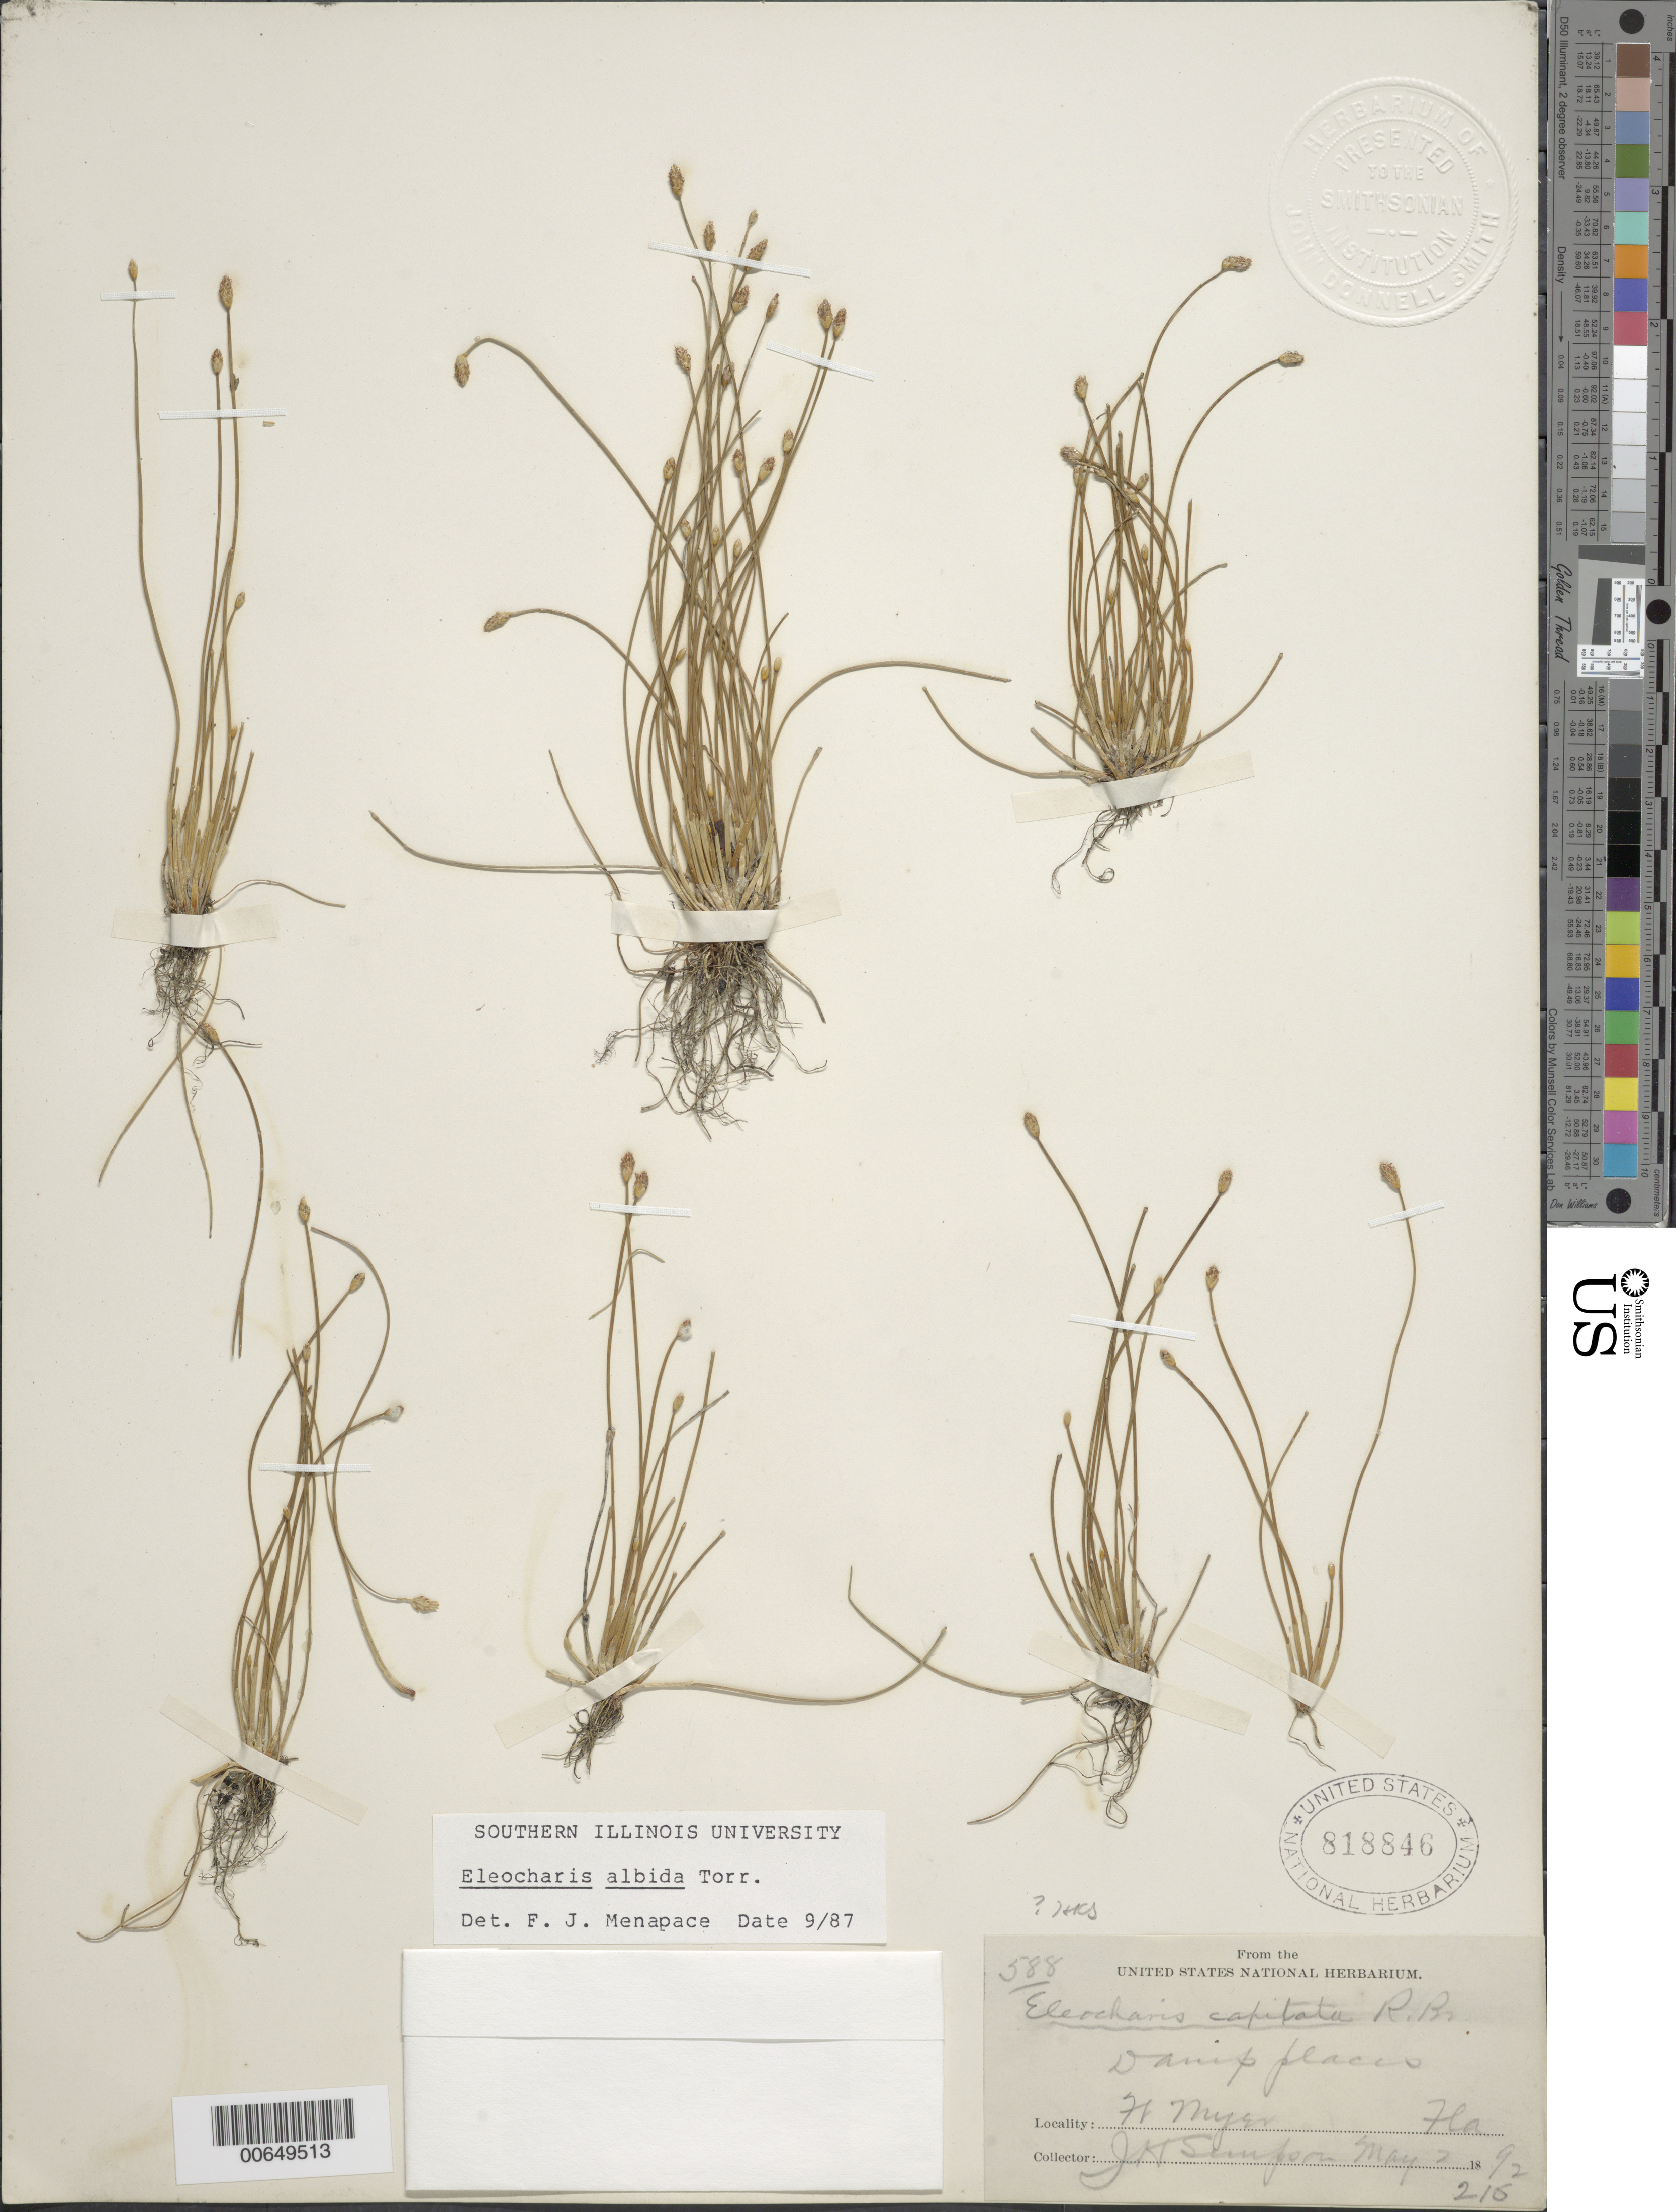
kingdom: Plantae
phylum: Tracheophyta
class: Liliopsida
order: Poales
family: Cyperaceae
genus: Eleocharis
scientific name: Eleocharis albida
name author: Torr.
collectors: J. H. Simpson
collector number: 215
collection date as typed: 05 Feb 1892 or 02 May 1892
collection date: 1892-02-05 or 1892-05-02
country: United States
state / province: Florida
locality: Ft. Myer.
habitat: Damp places.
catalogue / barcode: US 818846